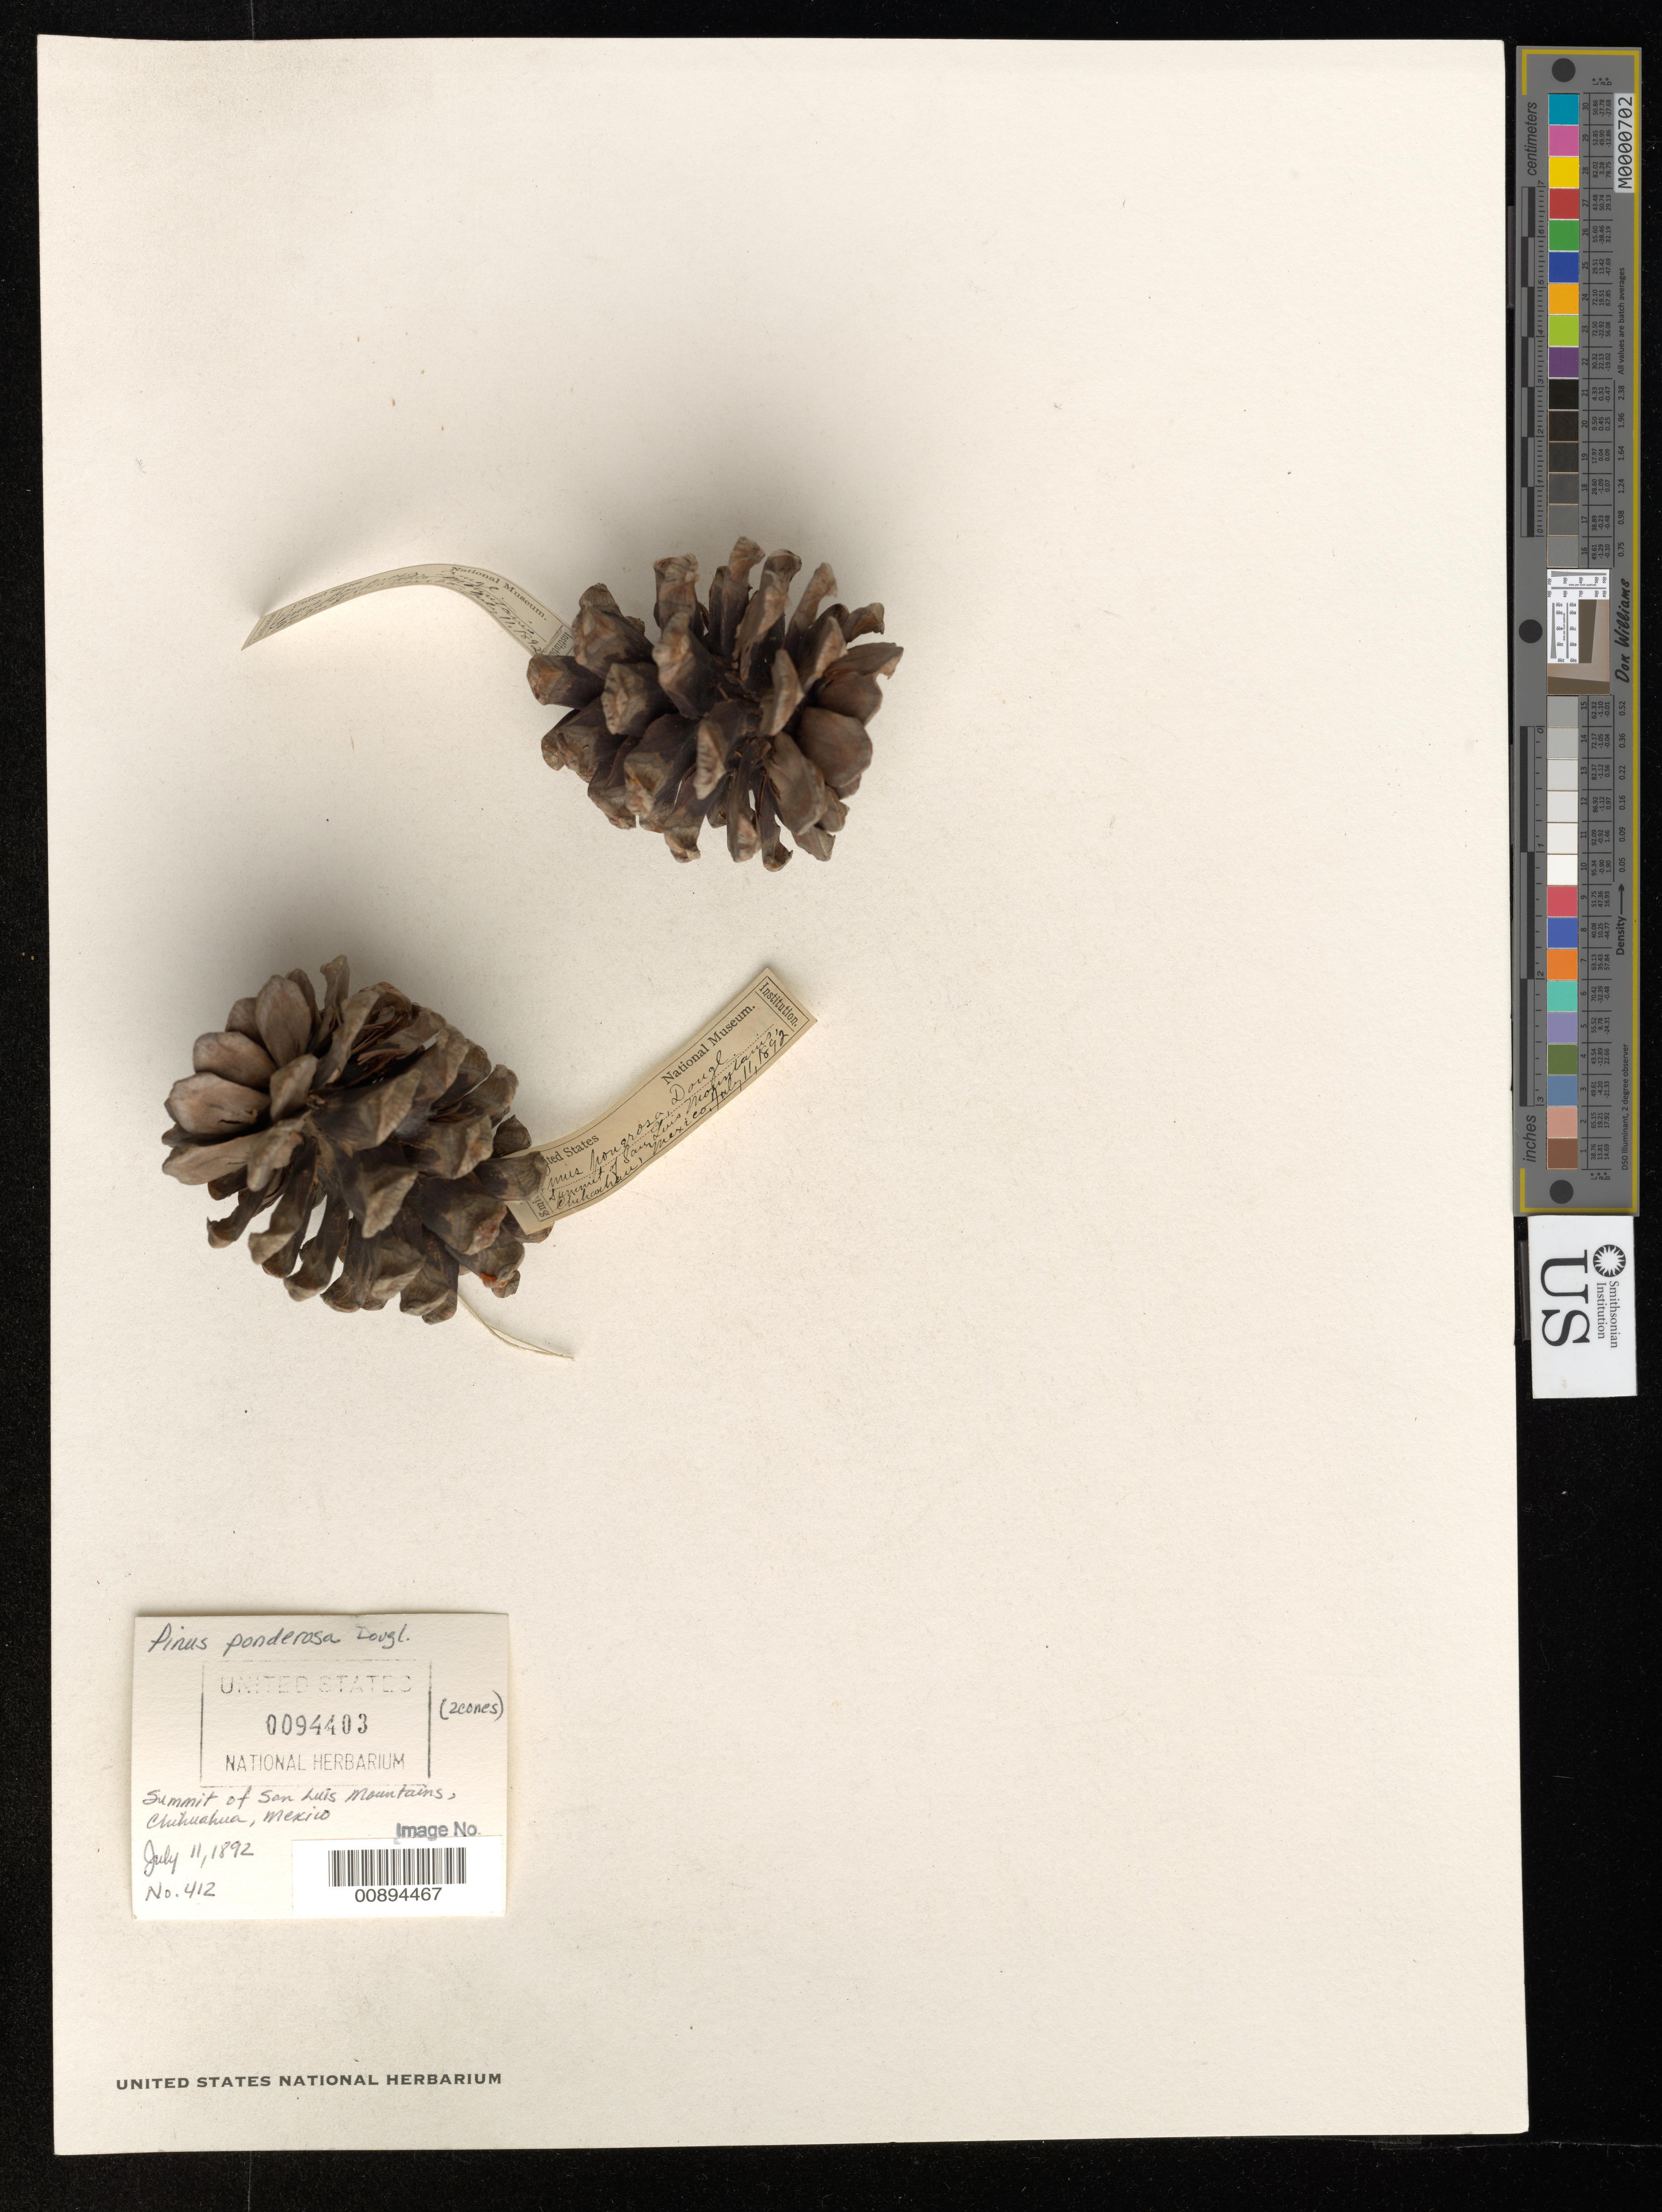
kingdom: Plantae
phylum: Tracheophyta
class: Pinopsida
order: Pinales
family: Pinaceae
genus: Pinus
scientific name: Pinus ponderosa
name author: Douglas ex C. Lawson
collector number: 412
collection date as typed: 11 Jul 1892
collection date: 1892-07-11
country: Mexico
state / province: Chihuahua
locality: Summit of San Luis Mountains, Chihuahua.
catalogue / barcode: US 94403